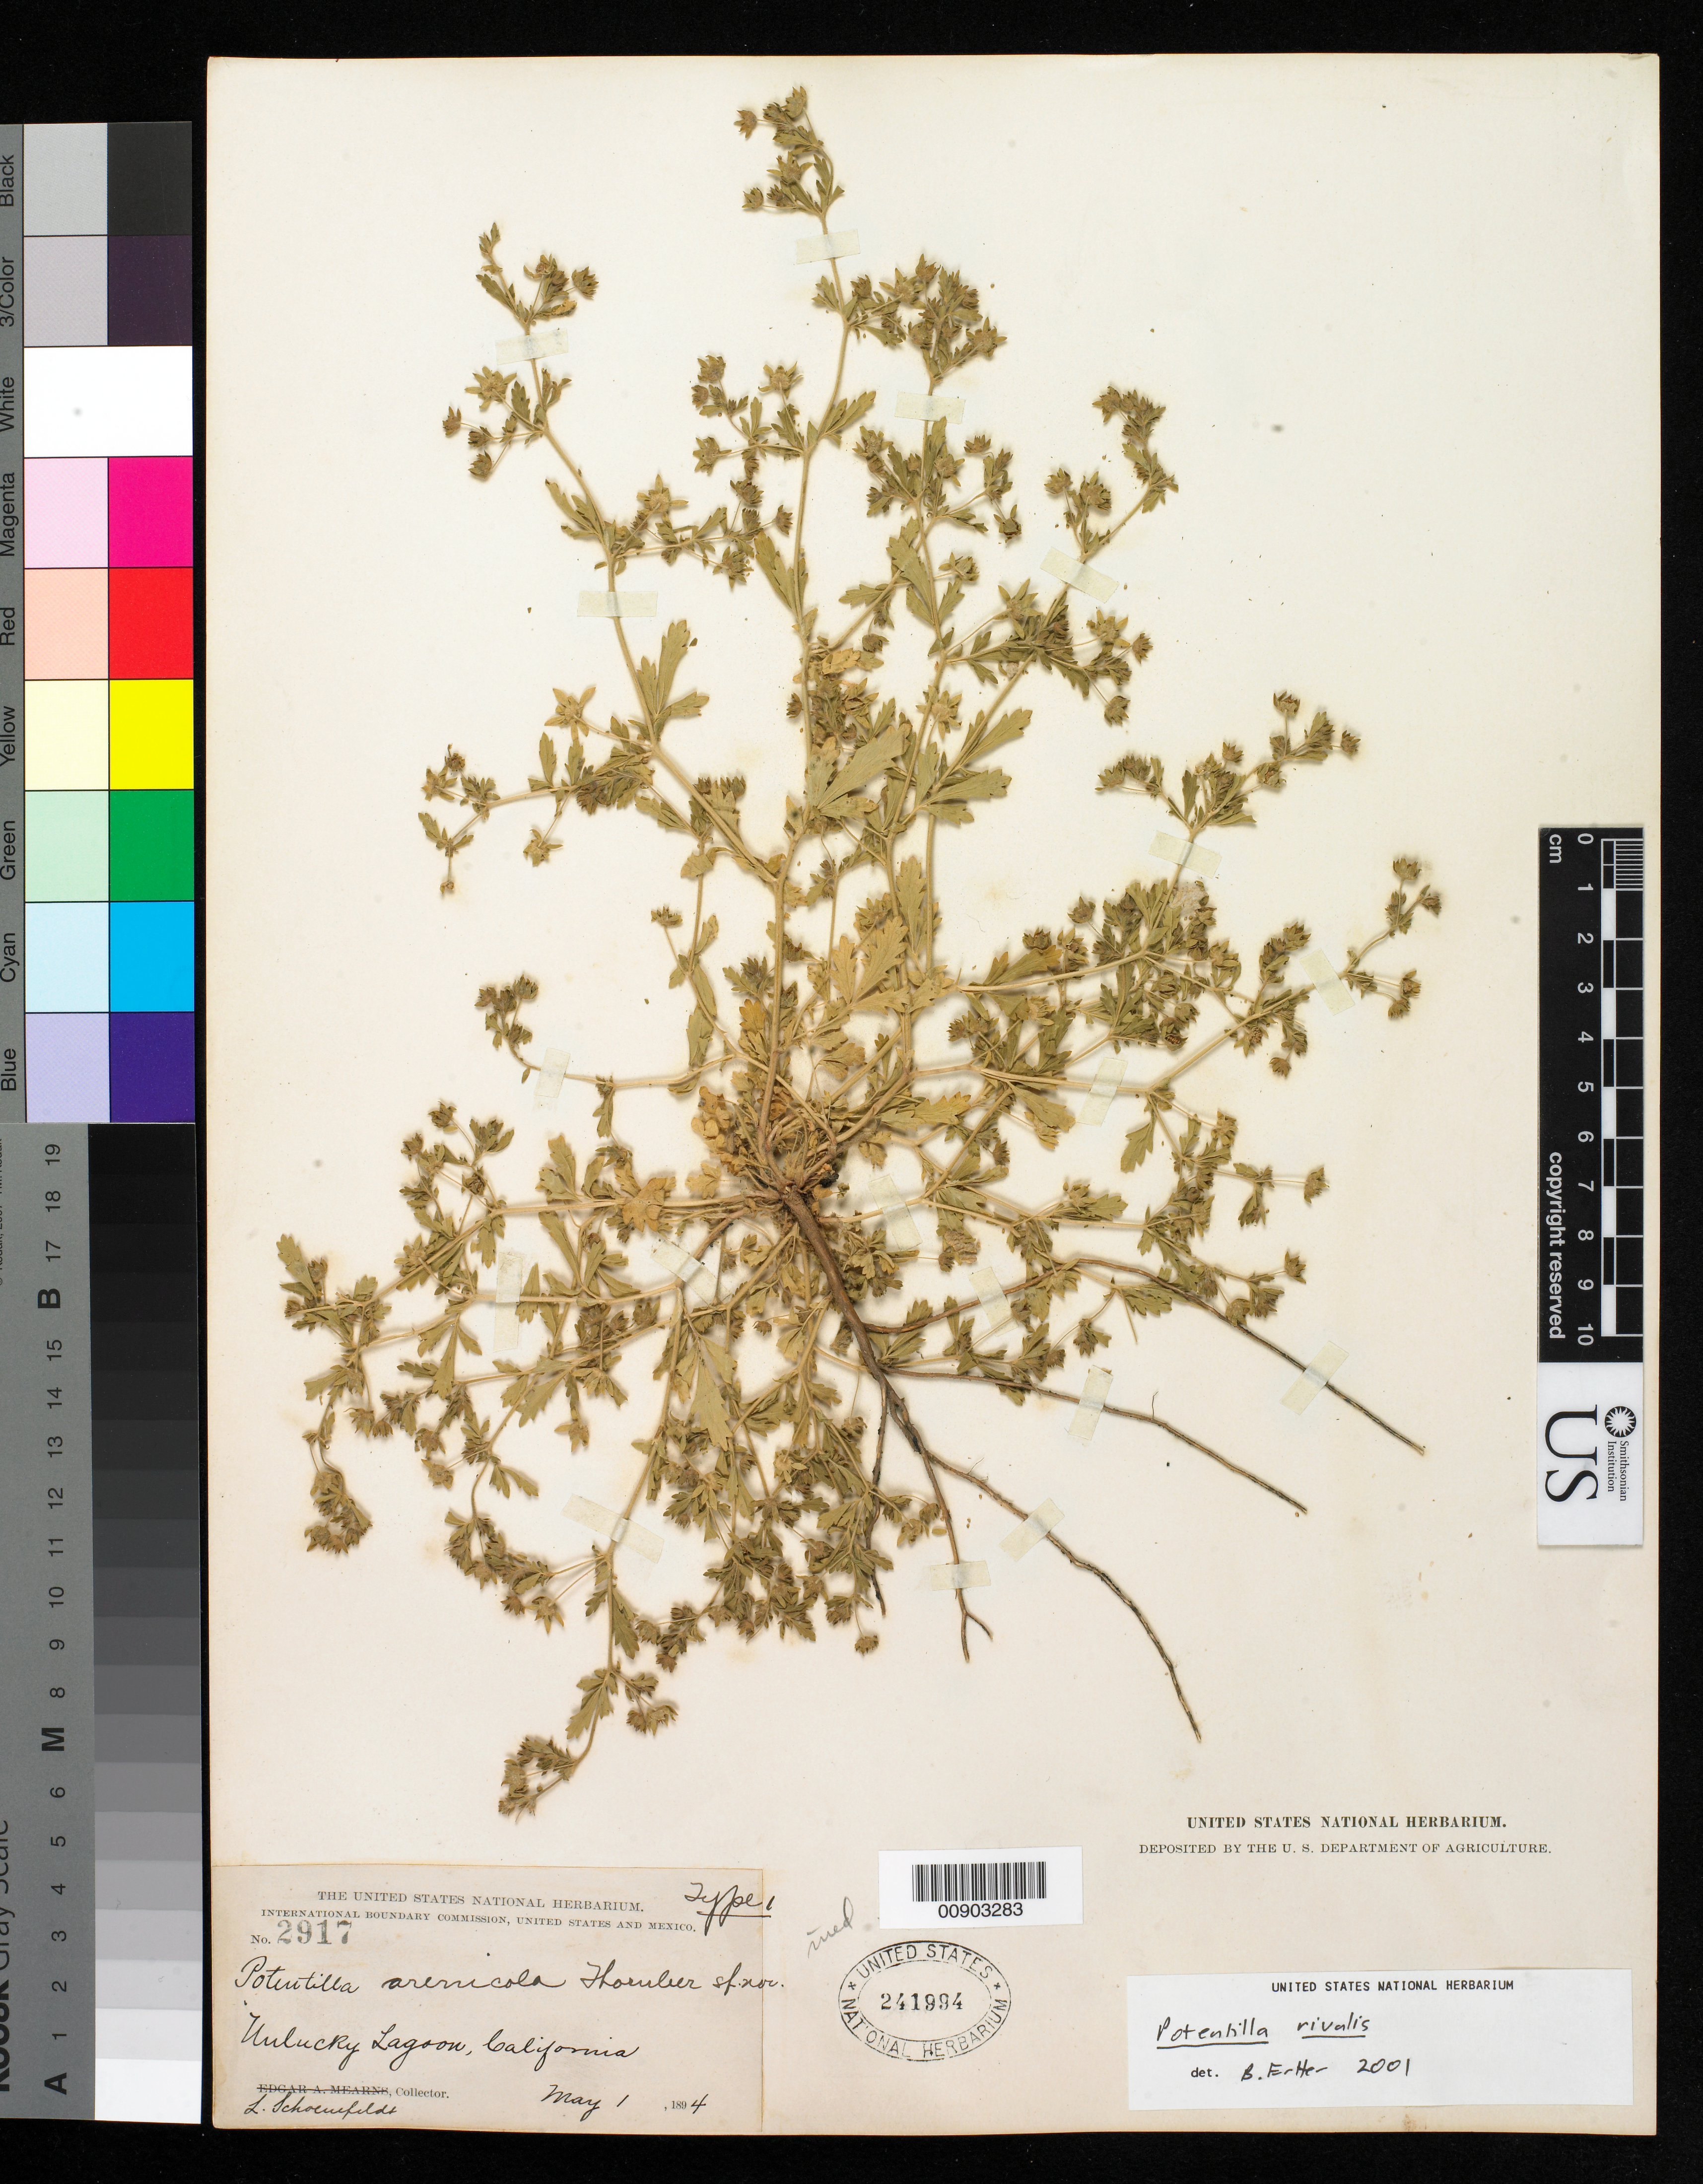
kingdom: Plantae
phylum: Tracheophyta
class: Magnoliopsida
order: Rosales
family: Rosaceae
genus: Potentilla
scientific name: Potentilla rivalis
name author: Nutt.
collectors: L. Schoenfeldt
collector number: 2917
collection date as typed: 01 May 1894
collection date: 1894-05-01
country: United States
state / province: California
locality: Unlucky Lagoon, California.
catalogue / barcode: US 241994